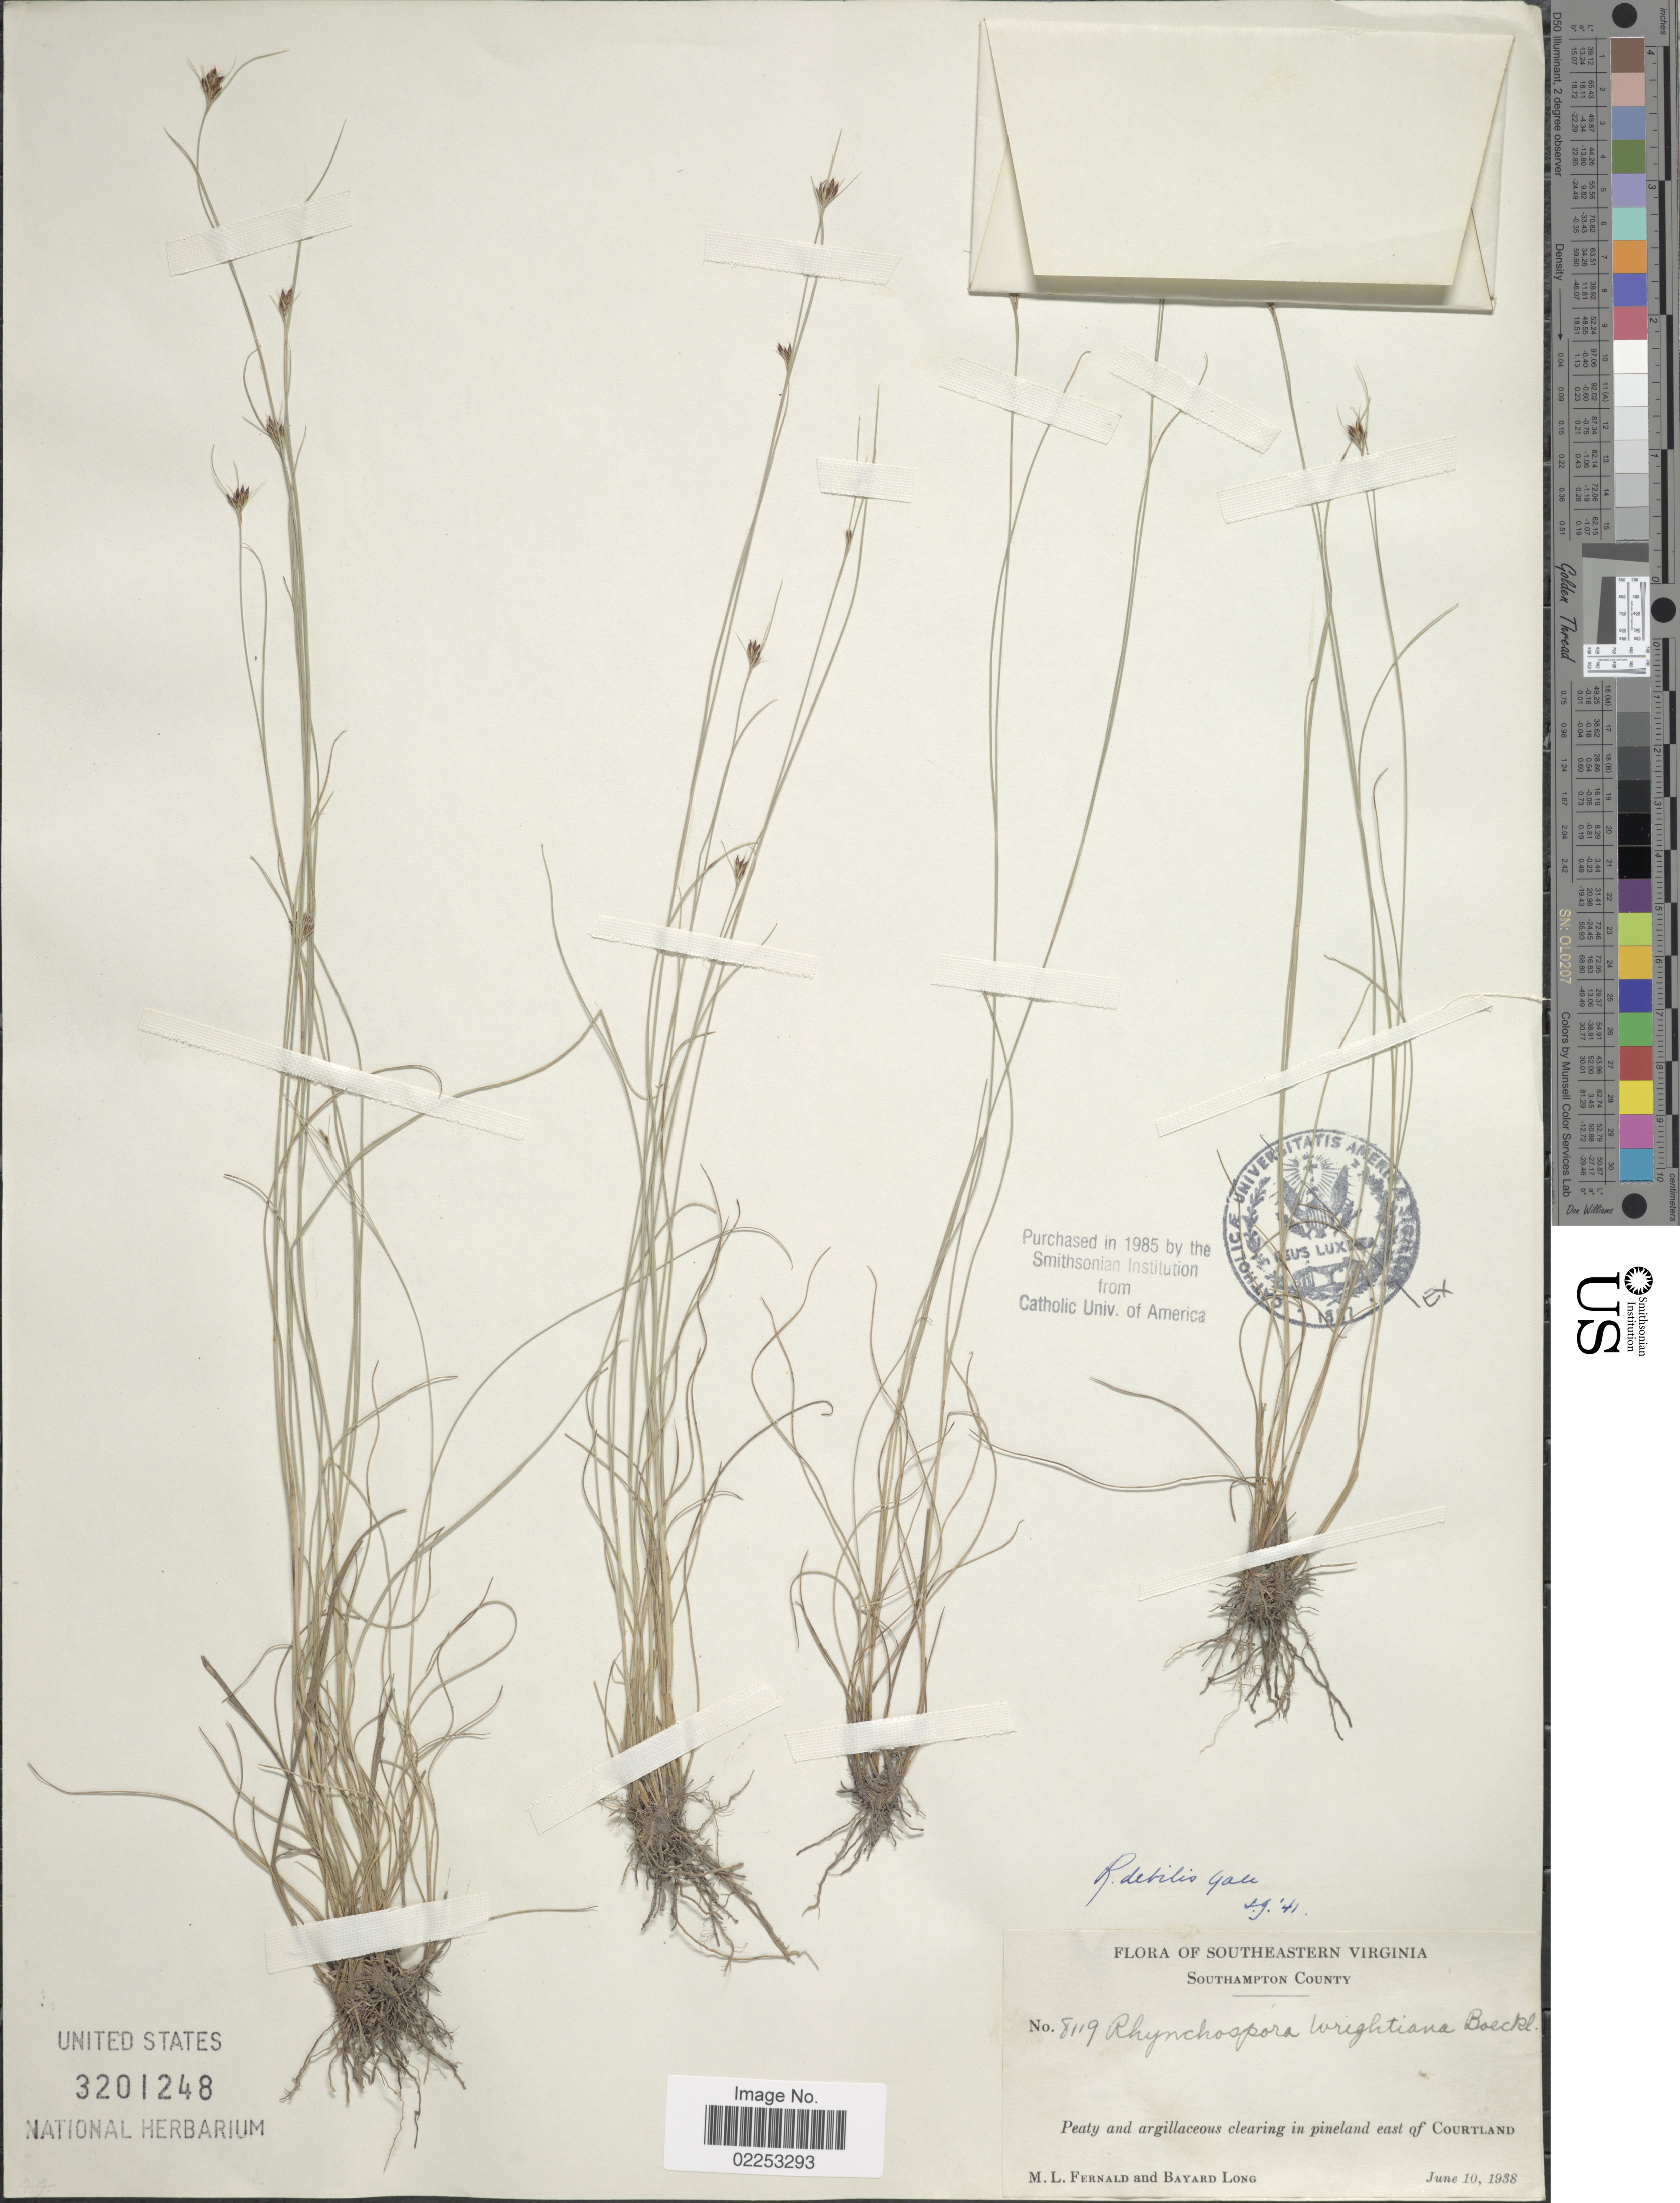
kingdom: Plantae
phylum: Tracheophyta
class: Liliopsida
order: Poales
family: Cyperaceae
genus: Rhynchospora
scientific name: Rhynchospora debilis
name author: Gale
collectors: M. L. Fernald & B. Long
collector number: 8119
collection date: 1938-06-10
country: United States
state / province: Virginia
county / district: Southampton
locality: Southeastern Virginia, Southampton County, Peaty and argillaceous clearing in pineland east of Courtland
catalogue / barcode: US 3201248